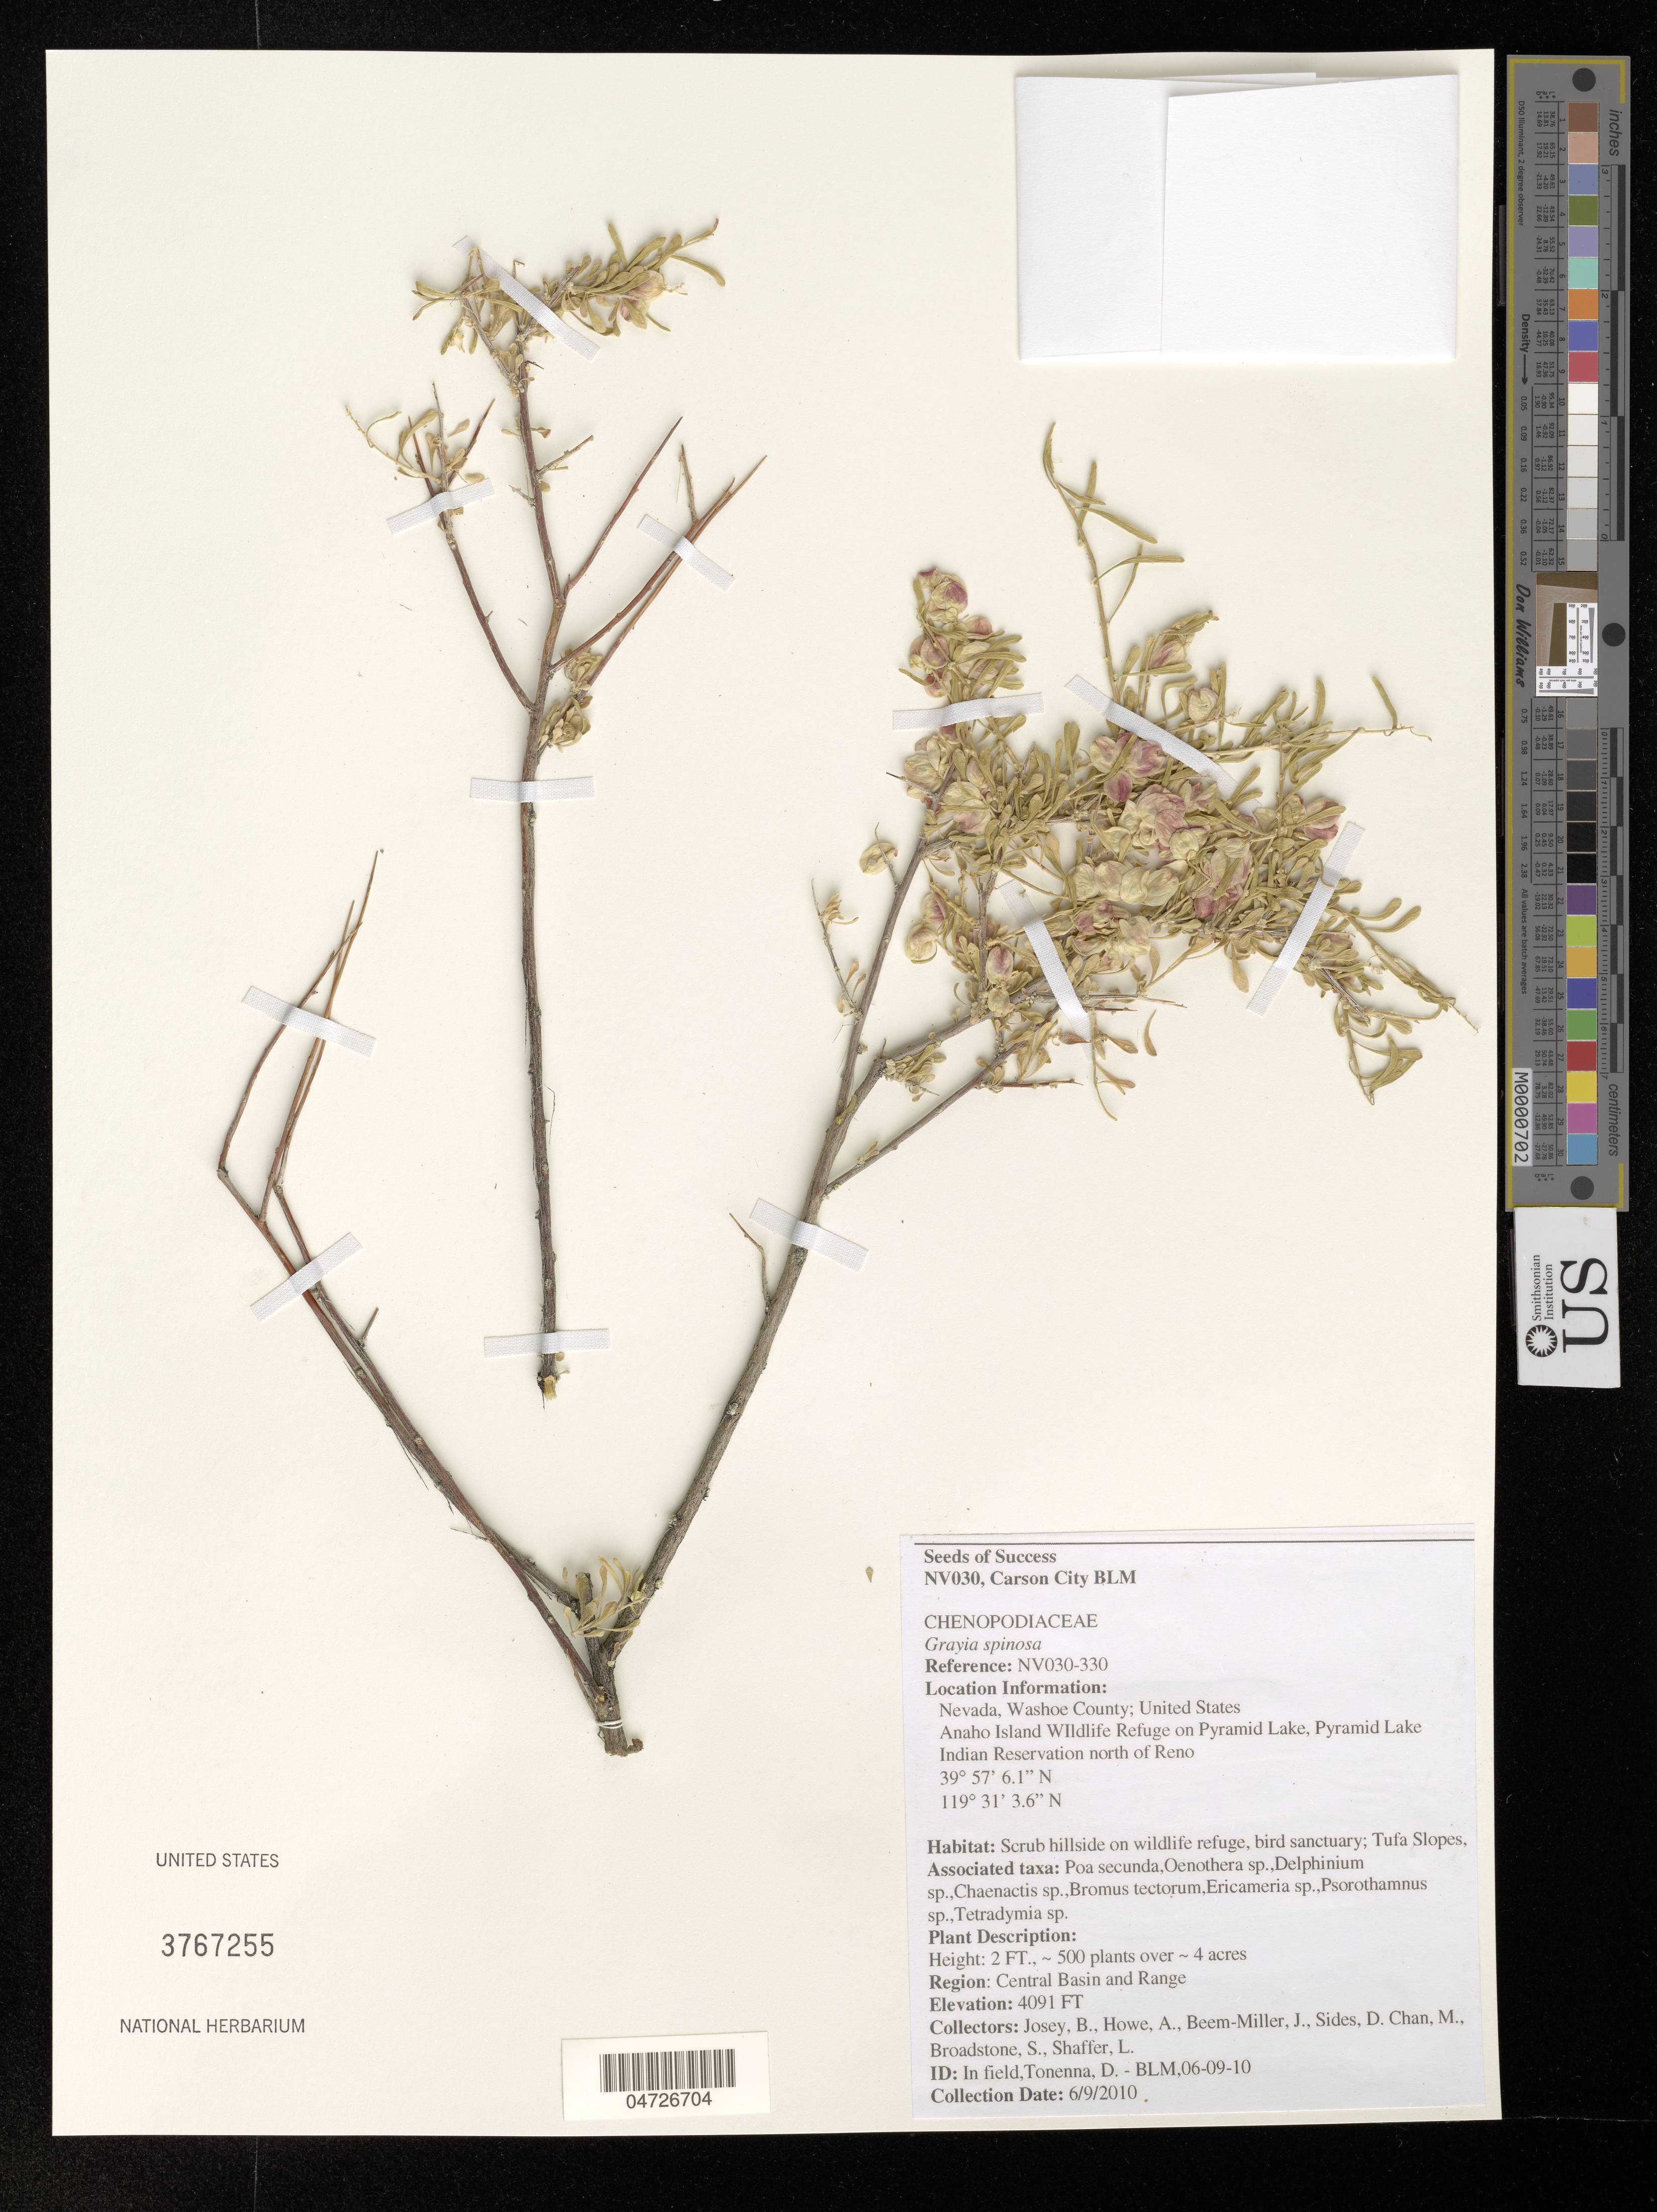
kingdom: Plantae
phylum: Tracheophyta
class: Magnoliopsida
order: Caryophyllales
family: Amaranthaceae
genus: Grayia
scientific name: Grayia spinosa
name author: (Hook.) Moq.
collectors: B. Josey, A. Howe, J. Beem-Miller, D. Sides & et al.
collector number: NV030-330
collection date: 2010-09-06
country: United States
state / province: Nevada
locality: Washoe County. Anaho Island WIldlife Refuge on Pyramid Lake, Pyramid Lake Indian Reservation north of Reno.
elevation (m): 1247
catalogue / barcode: US 3767255